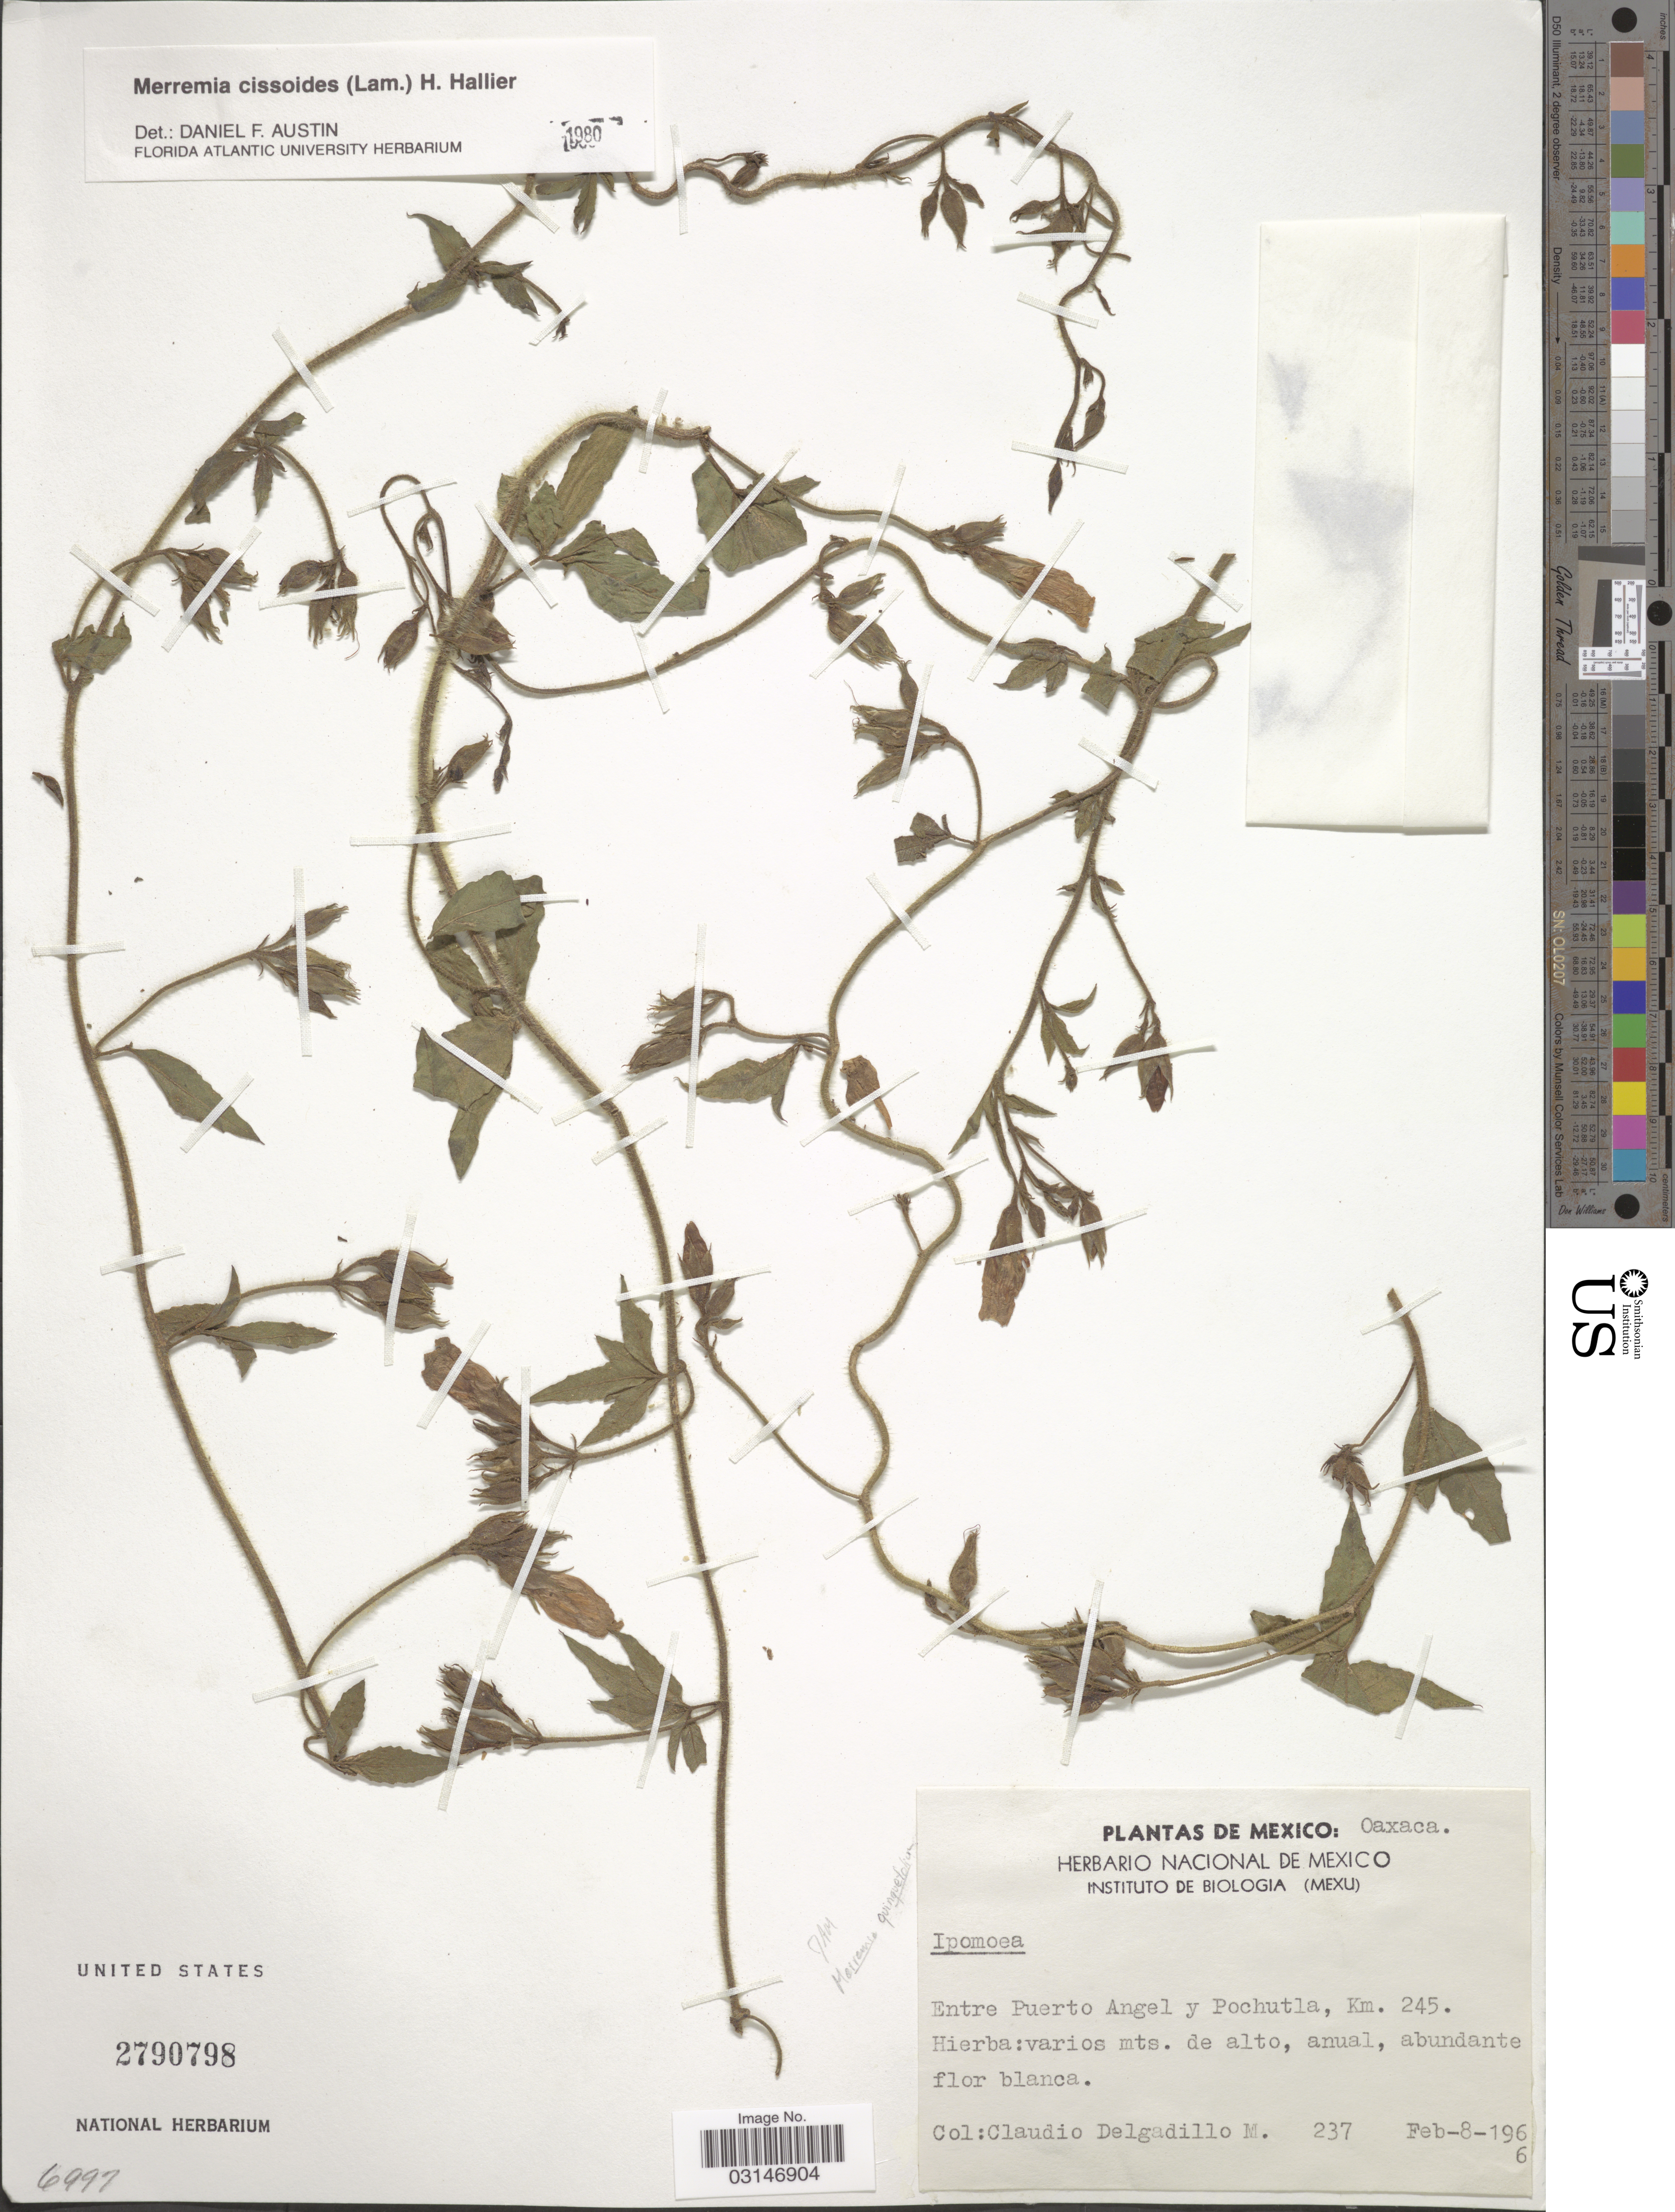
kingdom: Plantae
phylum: Tracheophyta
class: Magnoliopsida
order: Solanales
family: Convolvulaceae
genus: Distimake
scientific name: Distimake cissoides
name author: (Lam.) A. R. Simões & Staples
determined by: Strong, Mark T., (BOT), Smithsonian Institution - National Museum of Natural History (UNITED STATES)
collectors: C. Delgadilla Moya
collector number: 237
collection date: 1966-02-08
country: Mexico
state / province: Oaxaca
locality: Entre Puerto Angel y Pochutla, Km. 245.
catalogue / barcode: US 2790798